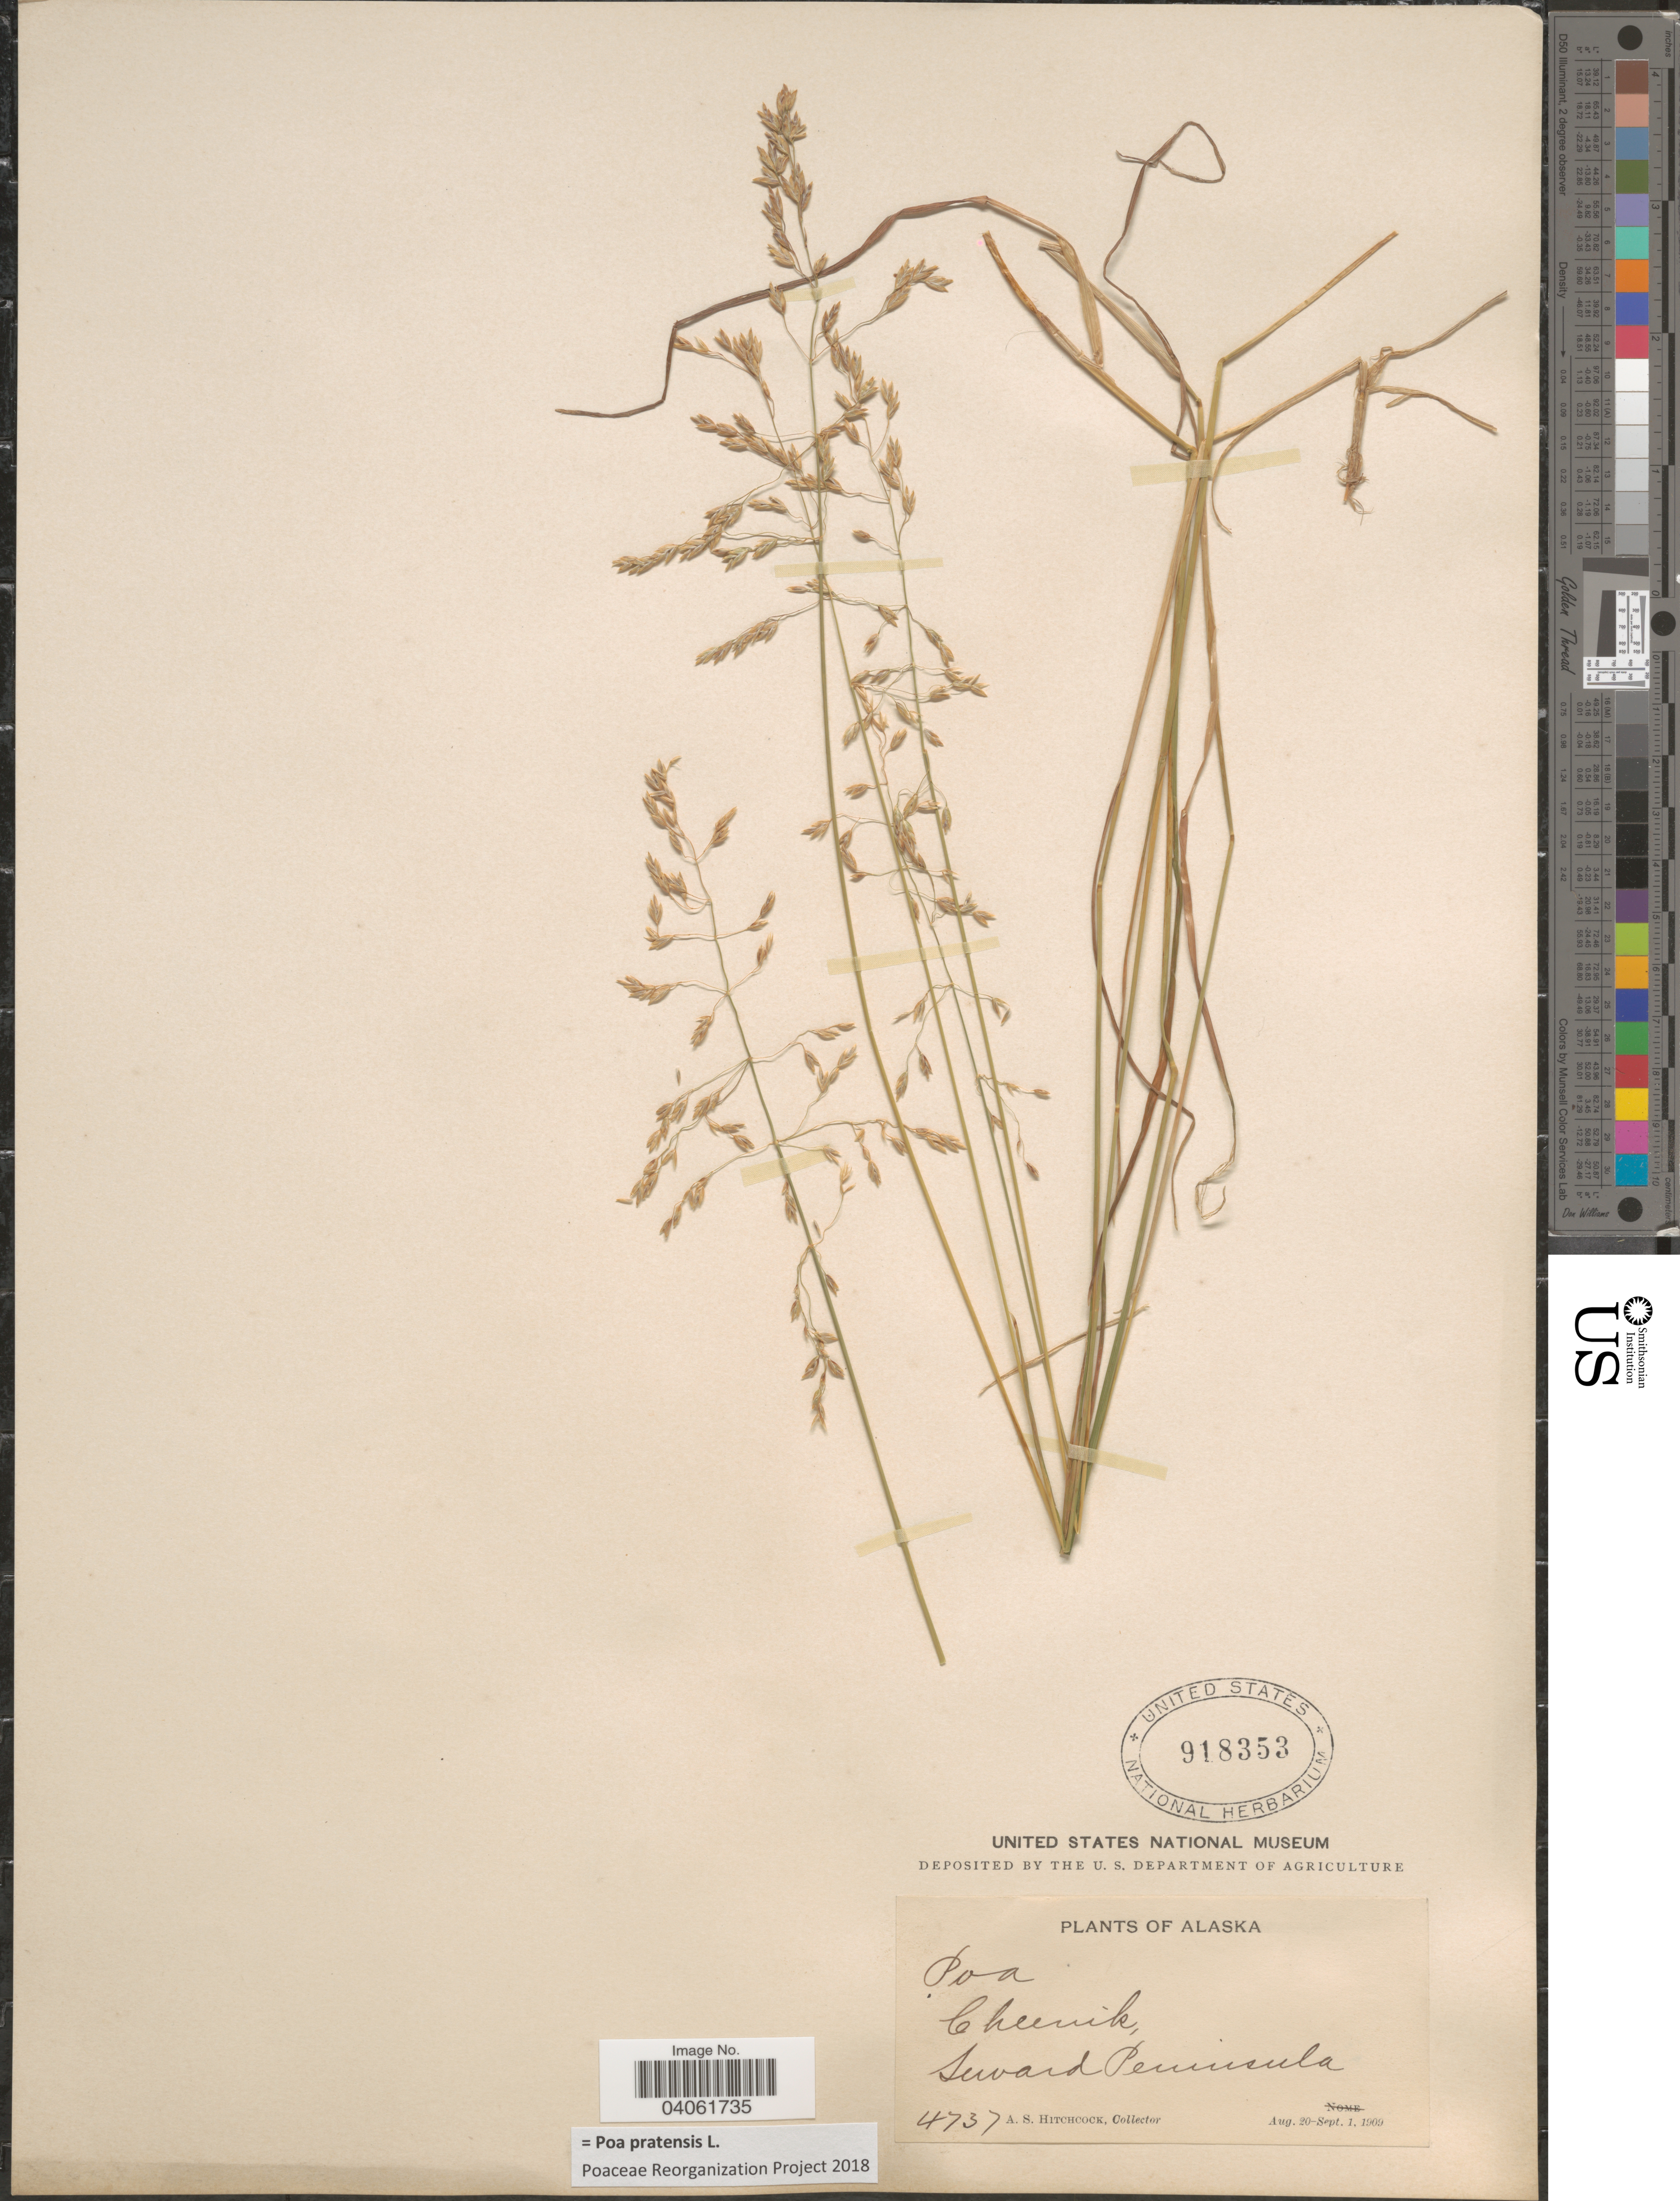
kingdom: Plantae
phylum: Tracheophyta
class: Liliopsida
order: Poales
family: Poaceae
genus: Poa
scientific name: Poa pratensis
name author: L.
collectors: A. S. Hitchcock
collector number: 4737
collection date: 1909-08-20/1909-09-01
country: United States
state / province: Alaska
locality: Cheenik, Seward Peninsula.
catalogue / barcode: US 918353